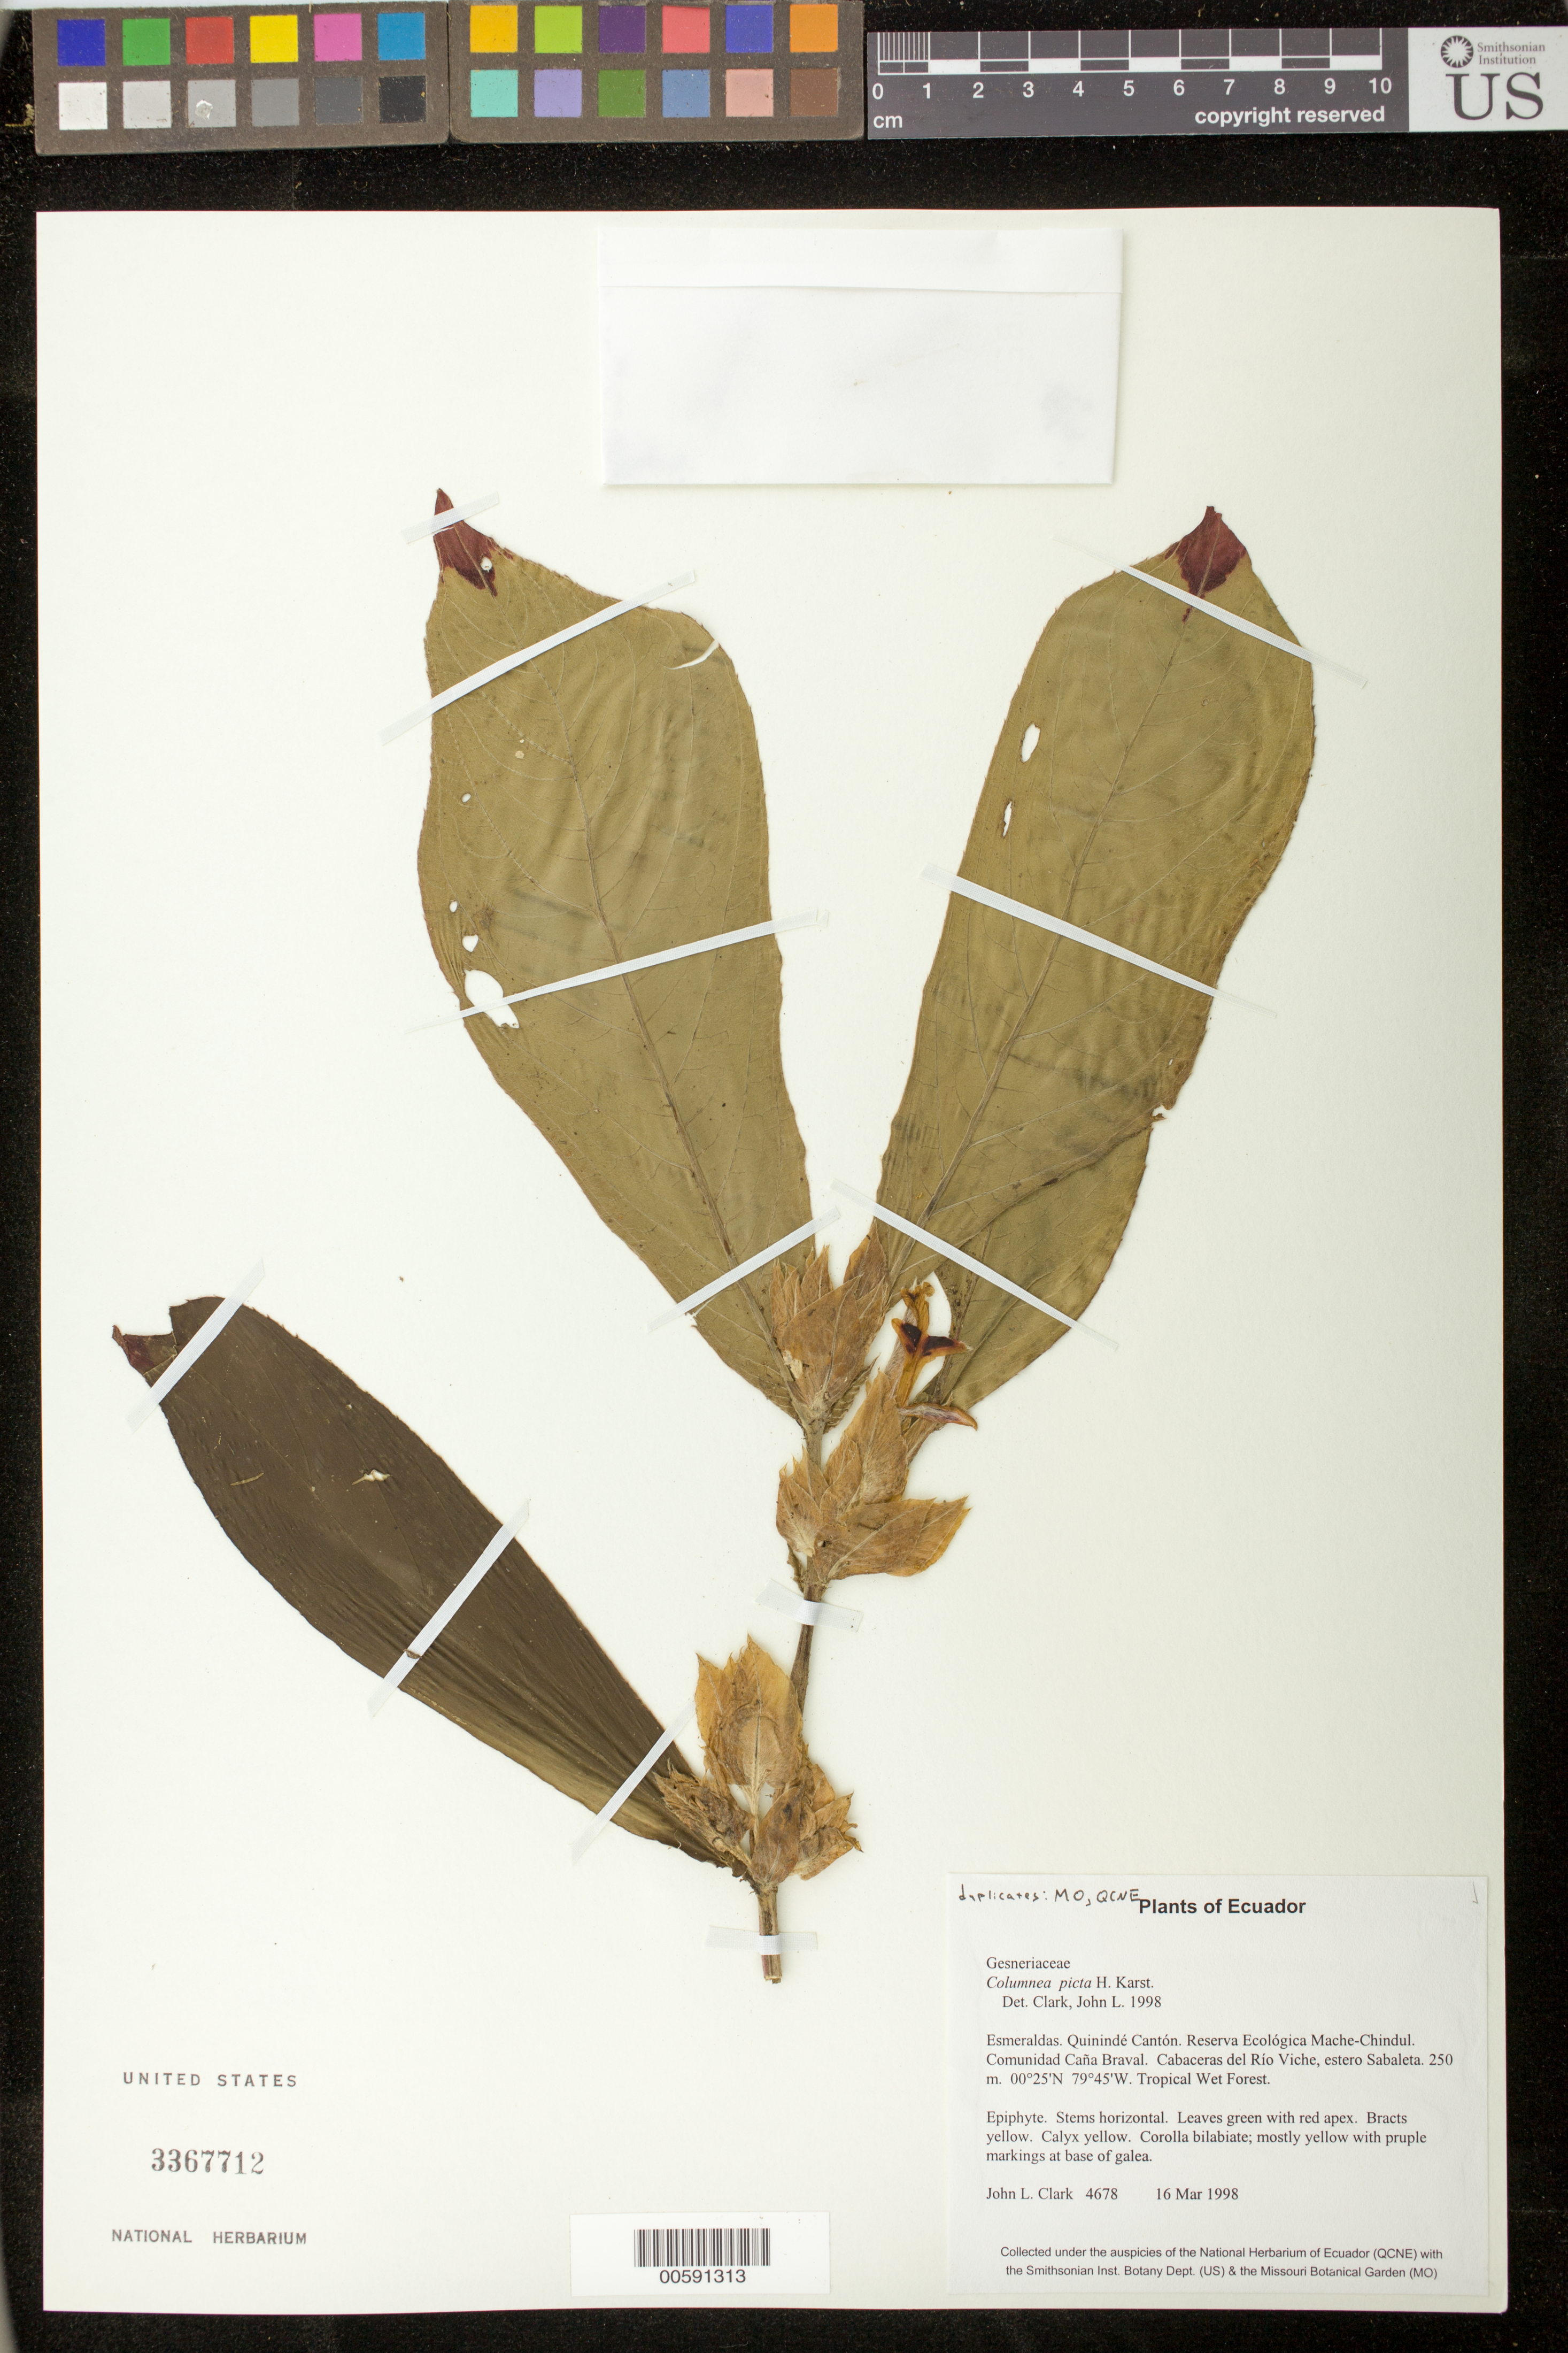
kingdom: Plantae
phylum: Tracheophyta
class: Magnoliopsida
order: Lamiales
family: Gesneriaceae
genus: Columnea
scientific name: Columnea karsteniana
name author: Singh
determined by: Skog, Laurence E.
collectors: J. L. Clark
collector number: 4678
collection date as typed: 16 Mar 1998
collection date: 1998-03-16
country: Ecuador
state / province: Esmeraldas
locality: Quinindé Cantón. Reserva Ecológica Mache-Chindul. Comunidad Caña Braval. Cabaceras del Río Viche, estero Sabaleta.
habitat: Tropical Wet Forest.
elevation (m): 250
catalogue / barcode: US 3367712